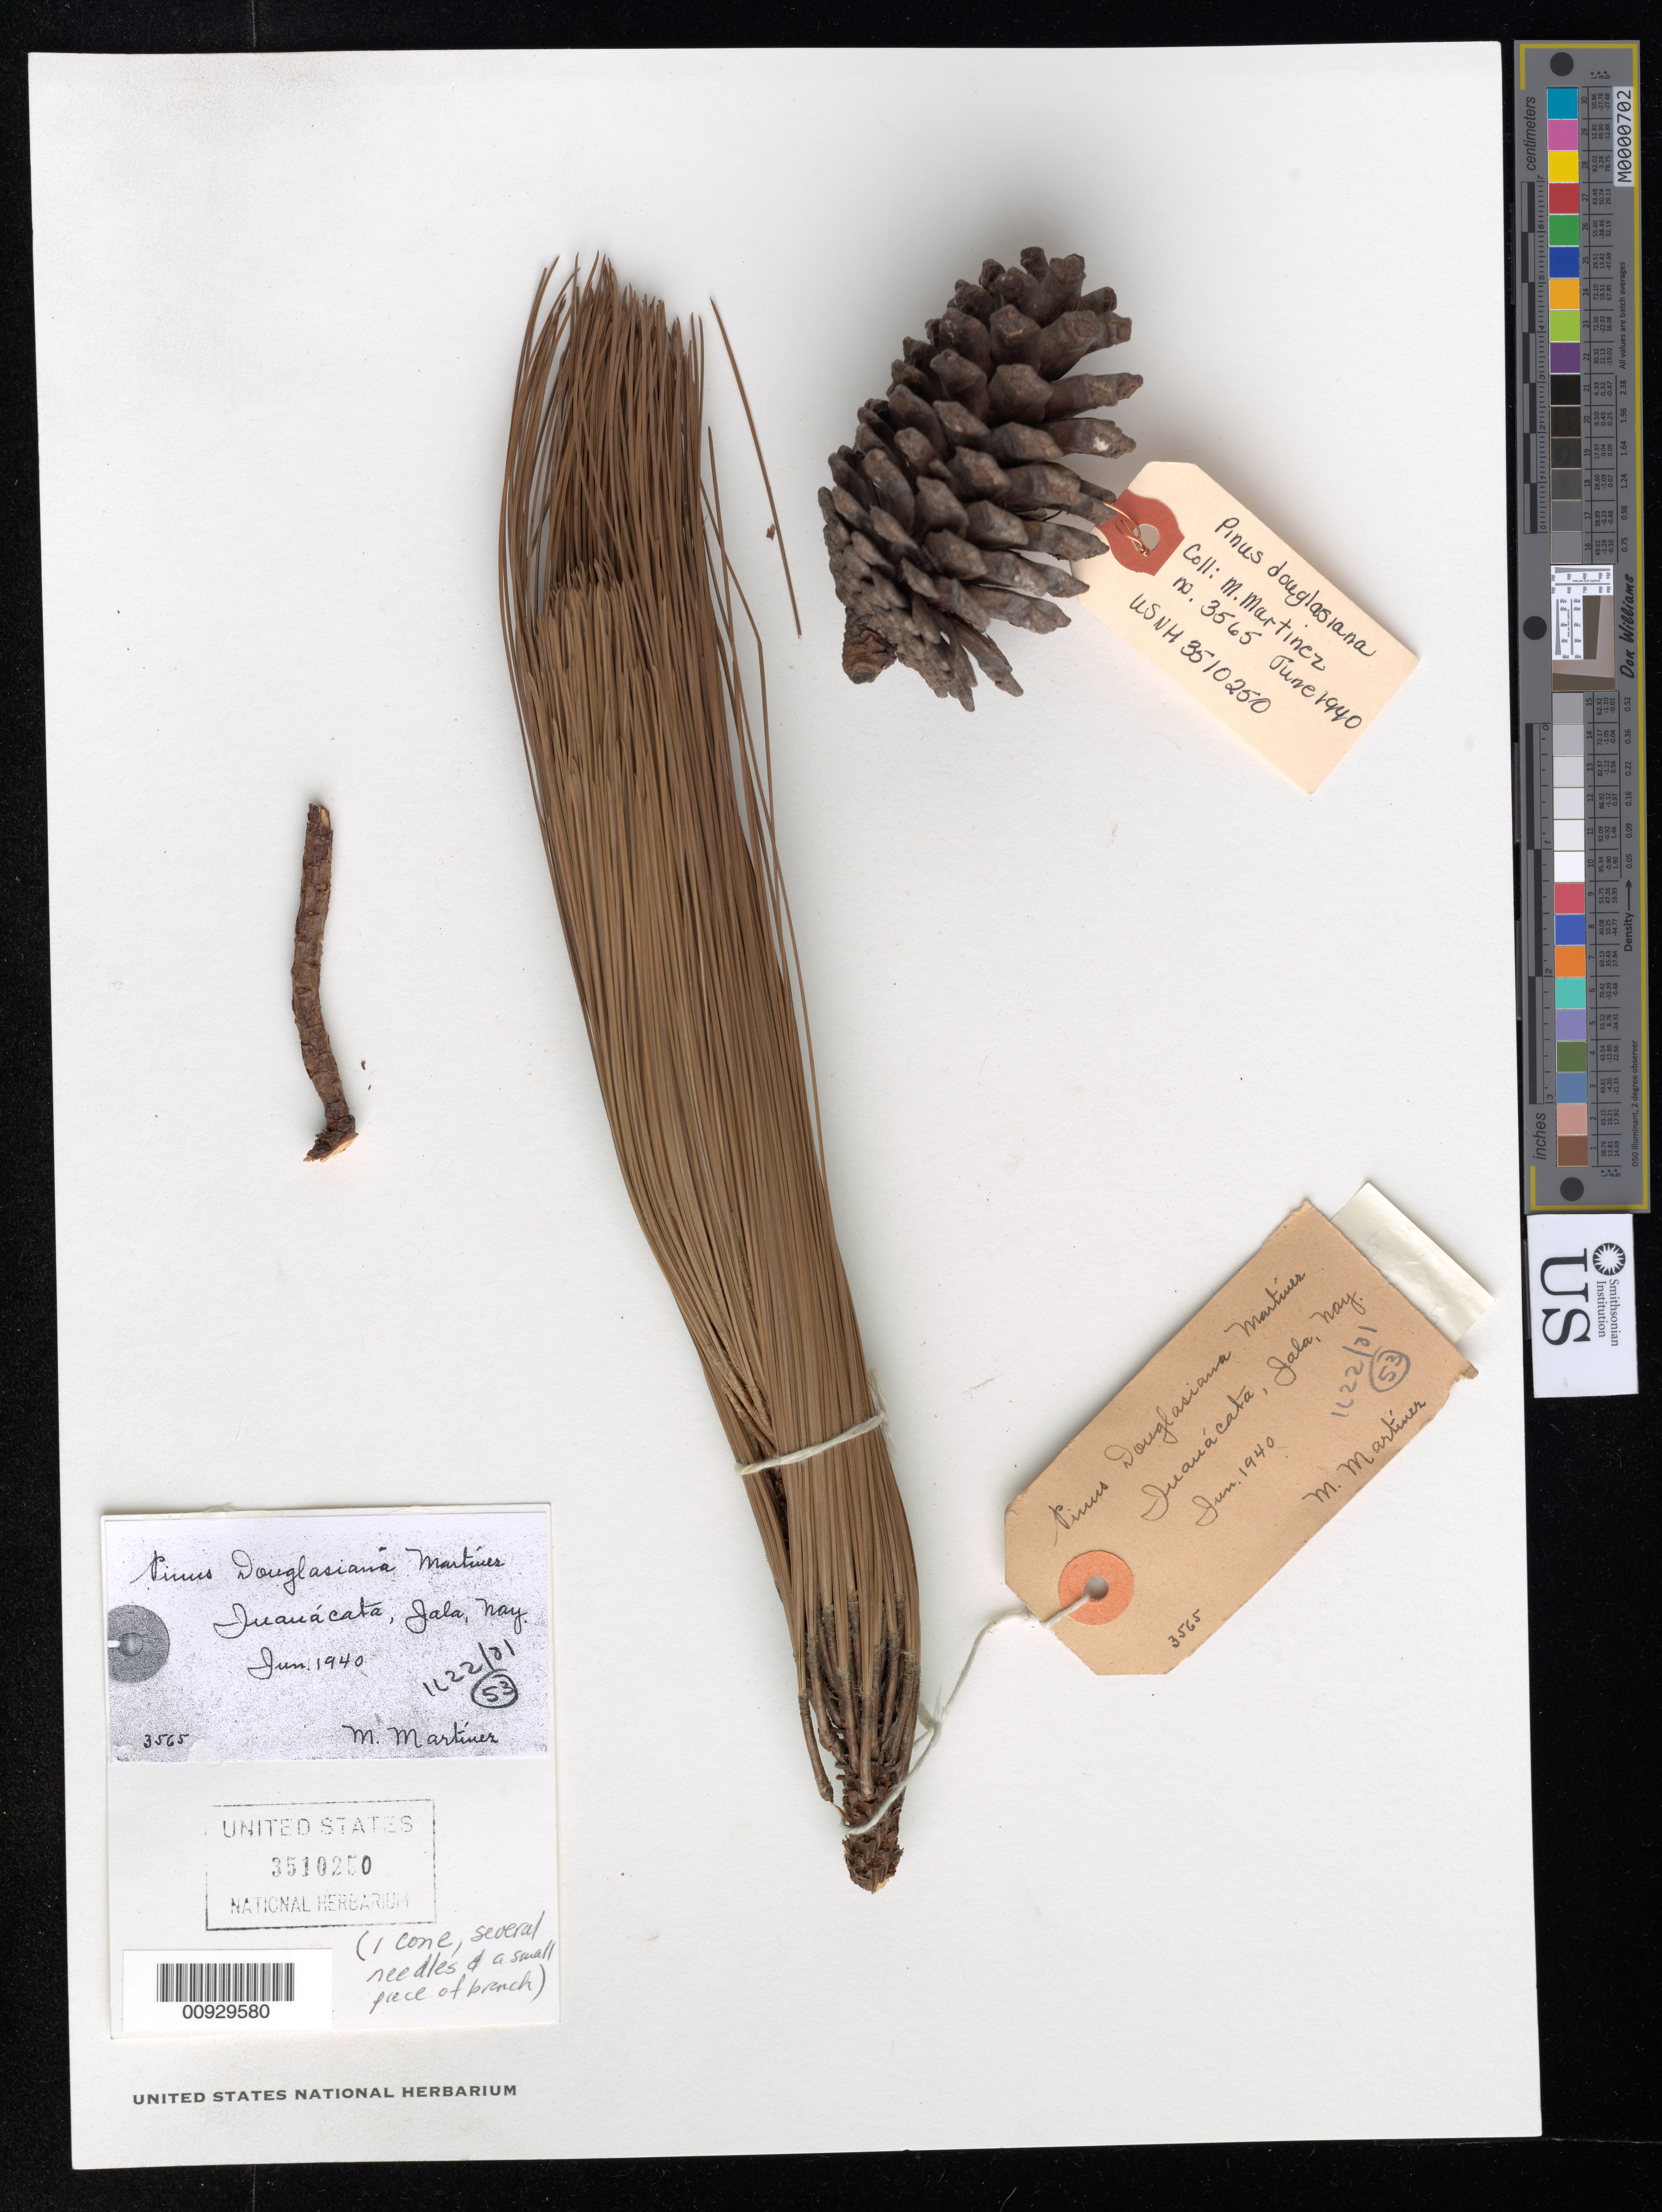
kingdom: Plantae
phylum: Tracheophyta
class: Pinopsida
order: Pinales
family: Pinaceae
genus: Pinus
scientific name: Pinus douglasiana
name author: Martínez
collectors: M. Martinez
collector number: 3565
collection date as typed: Jun 1940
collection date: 1940-06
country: Mexico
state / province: Nayarit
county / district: Jala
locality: Juanácata.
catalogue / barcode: US 3510250